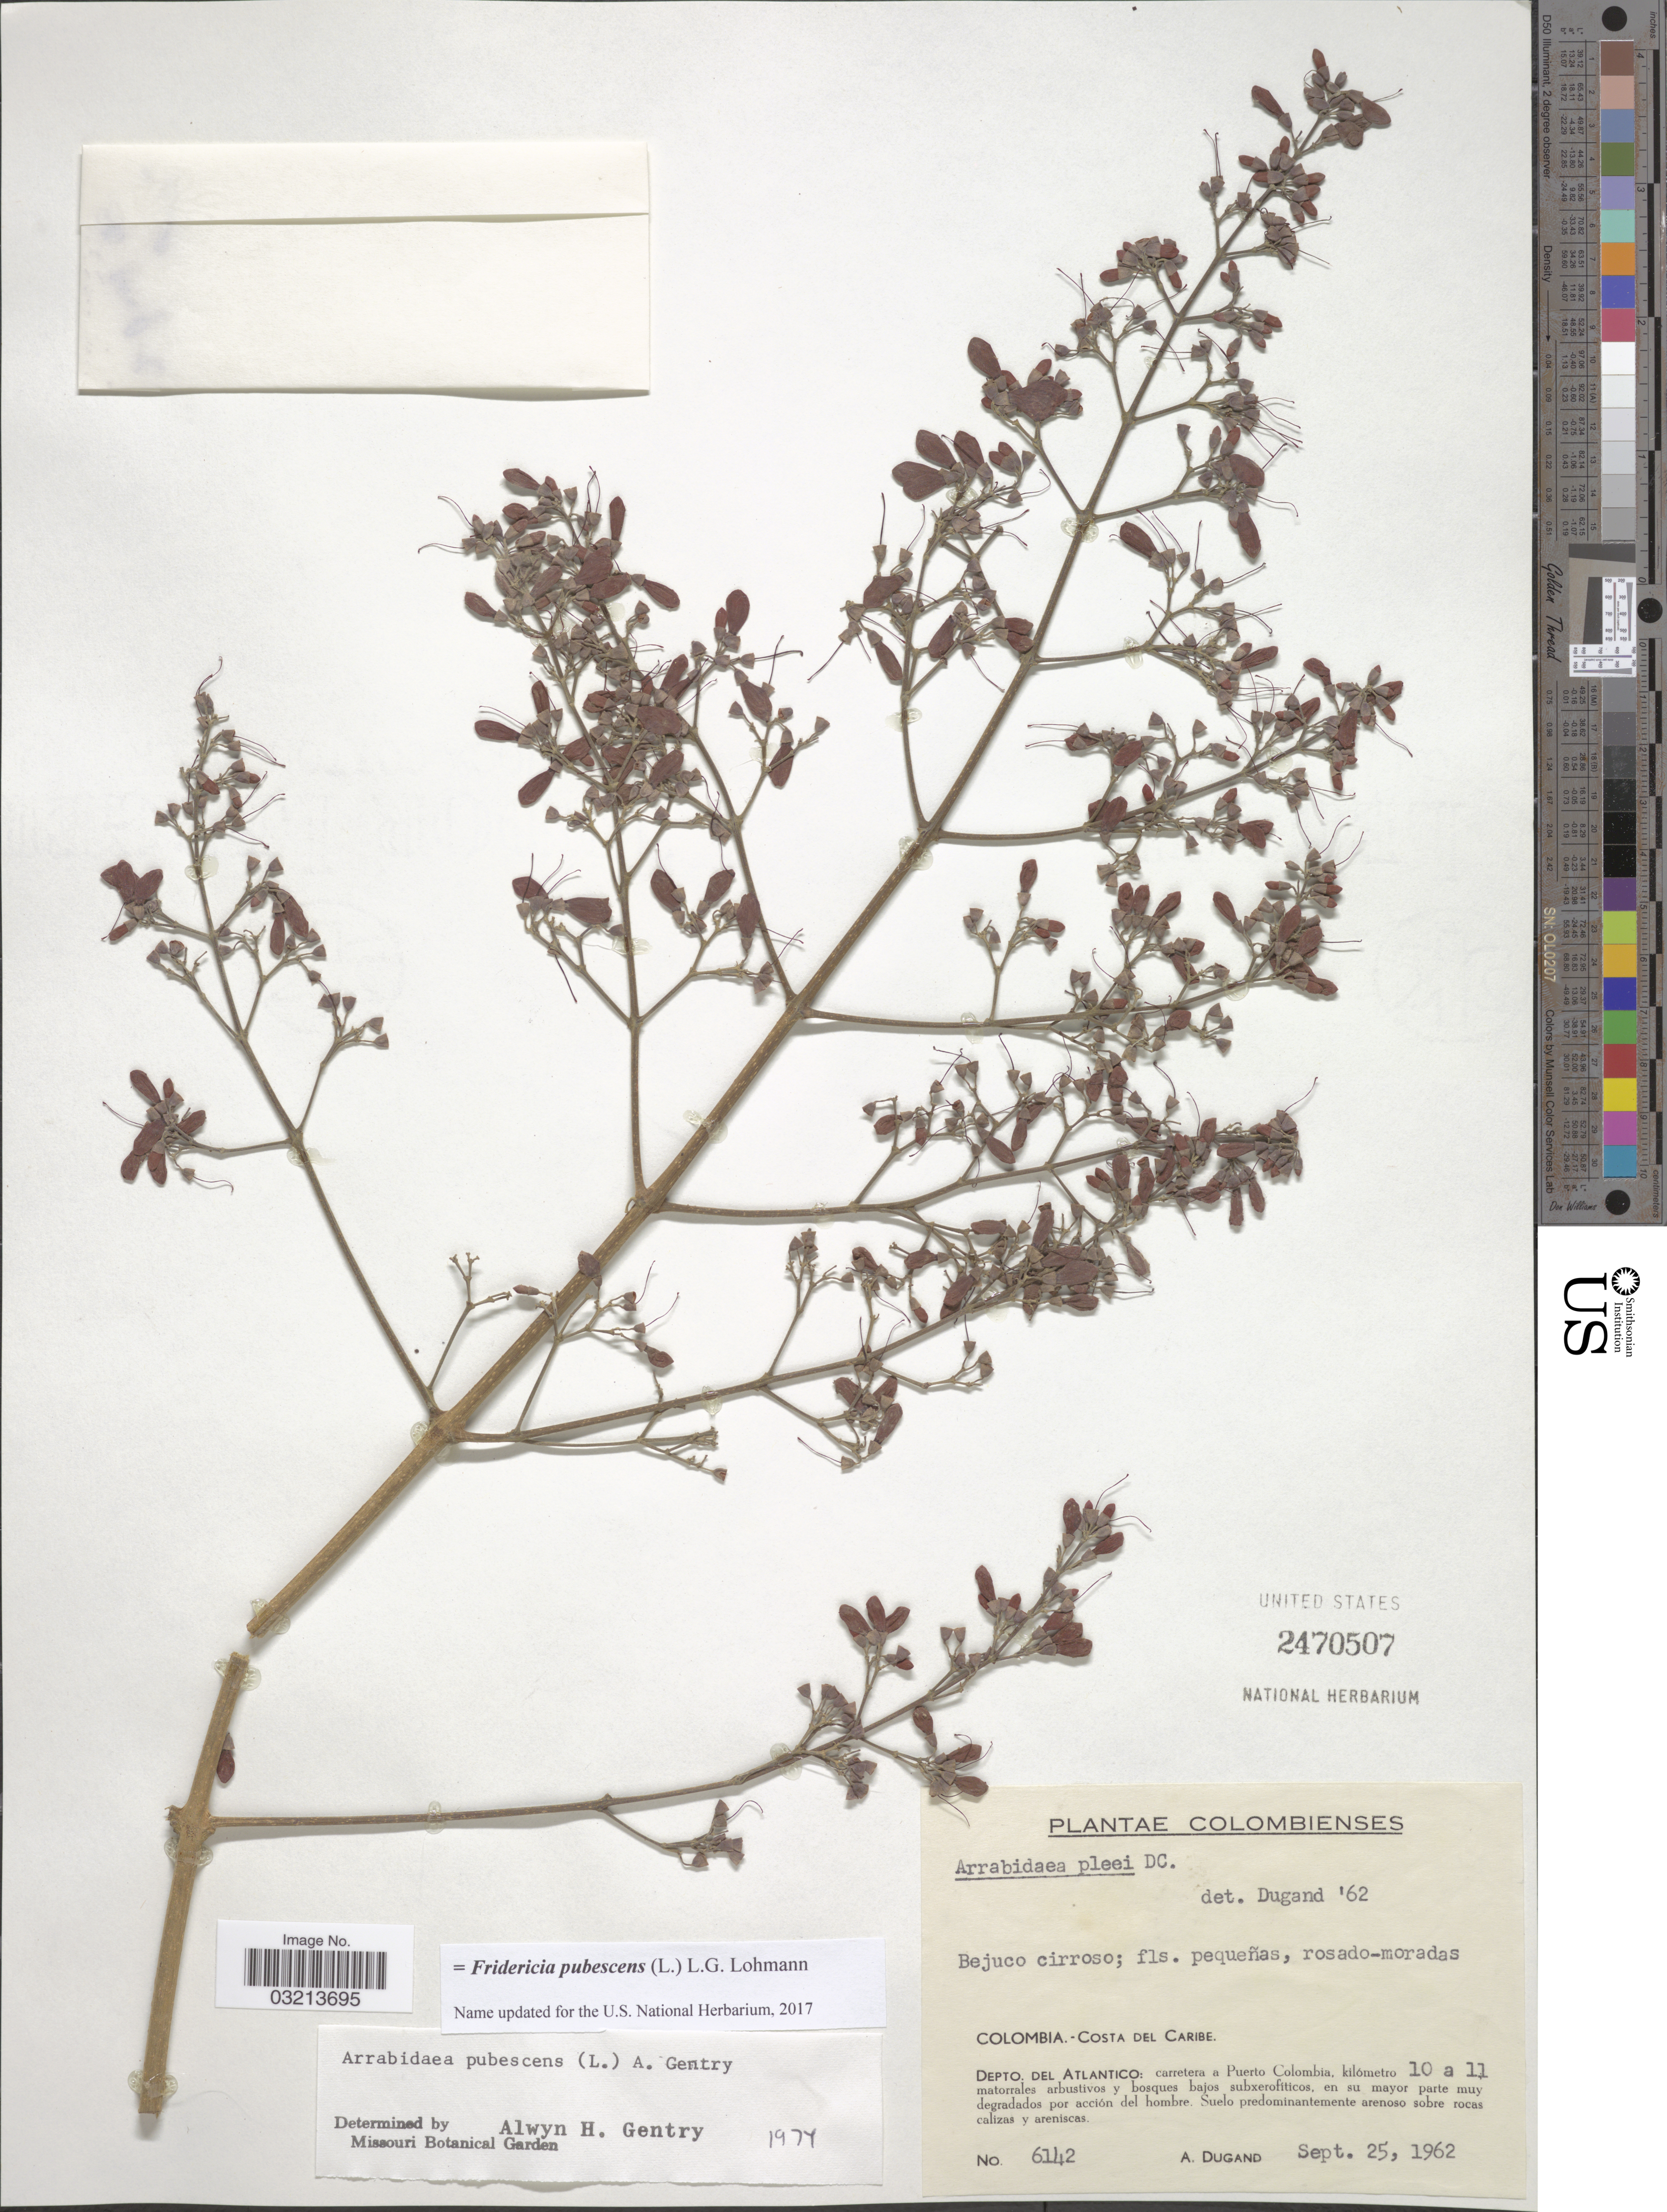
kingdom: Plantae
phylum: Tracheophyta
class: Magnoliopsida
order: Lamiales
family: Bignoniaceae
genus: Fridericia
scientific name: Fridericia pubescens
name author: (L.) L.G. Lohmann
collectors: A. Dugand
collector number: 6142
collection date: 1962-09-25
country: Colombia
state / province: Atlántico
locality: Costa del Caribe. Depto. del Atlantico: carretera a Puerto Colombia, kilómetro 10 a 11.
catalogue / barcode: US 2470507